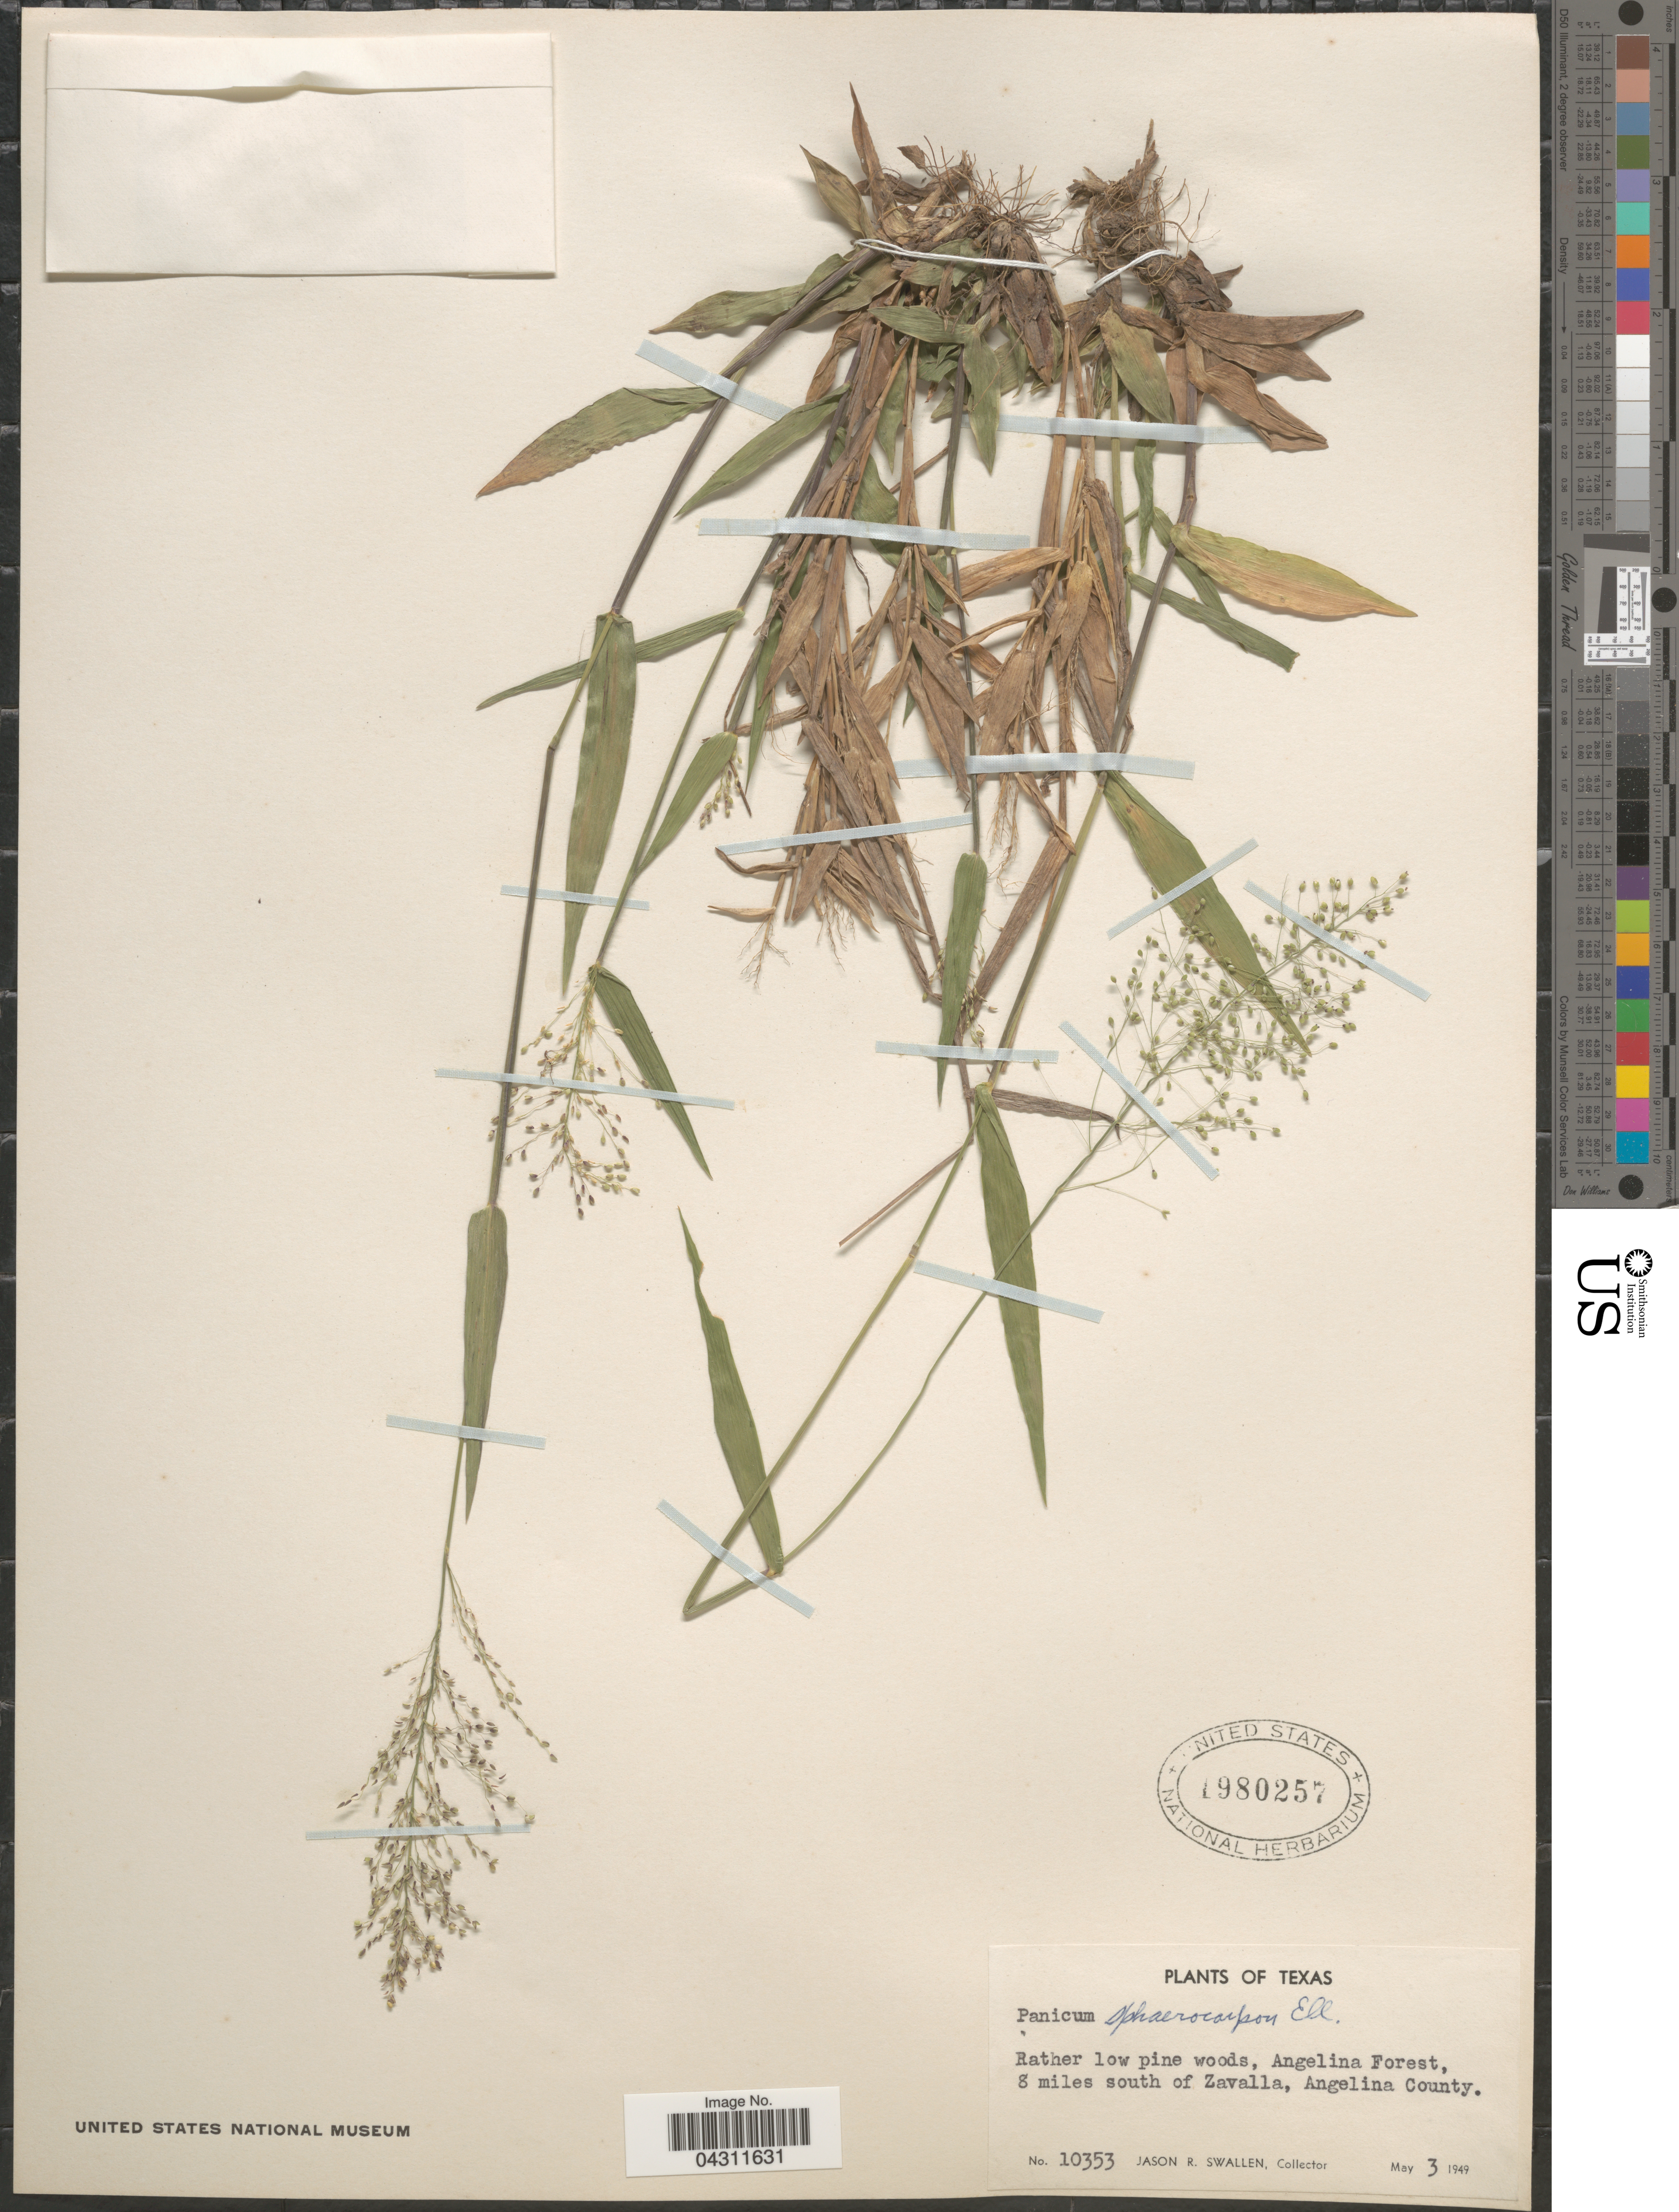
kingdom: Plantae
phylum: Tracheophyta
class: Liliopsida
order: Poales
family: Poaceae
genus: Dichanthelium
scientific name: Dichanthelium strigosum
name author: (Muhl. ex Elliott) Freckmann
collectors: J. R. Swallen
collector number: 10353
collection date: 1949-05-03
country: United States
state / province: Texas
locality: Rather low pine woods, Angelina Forest, 8 miles south of Zavalla, Angelina County.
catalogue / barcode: US 1980257